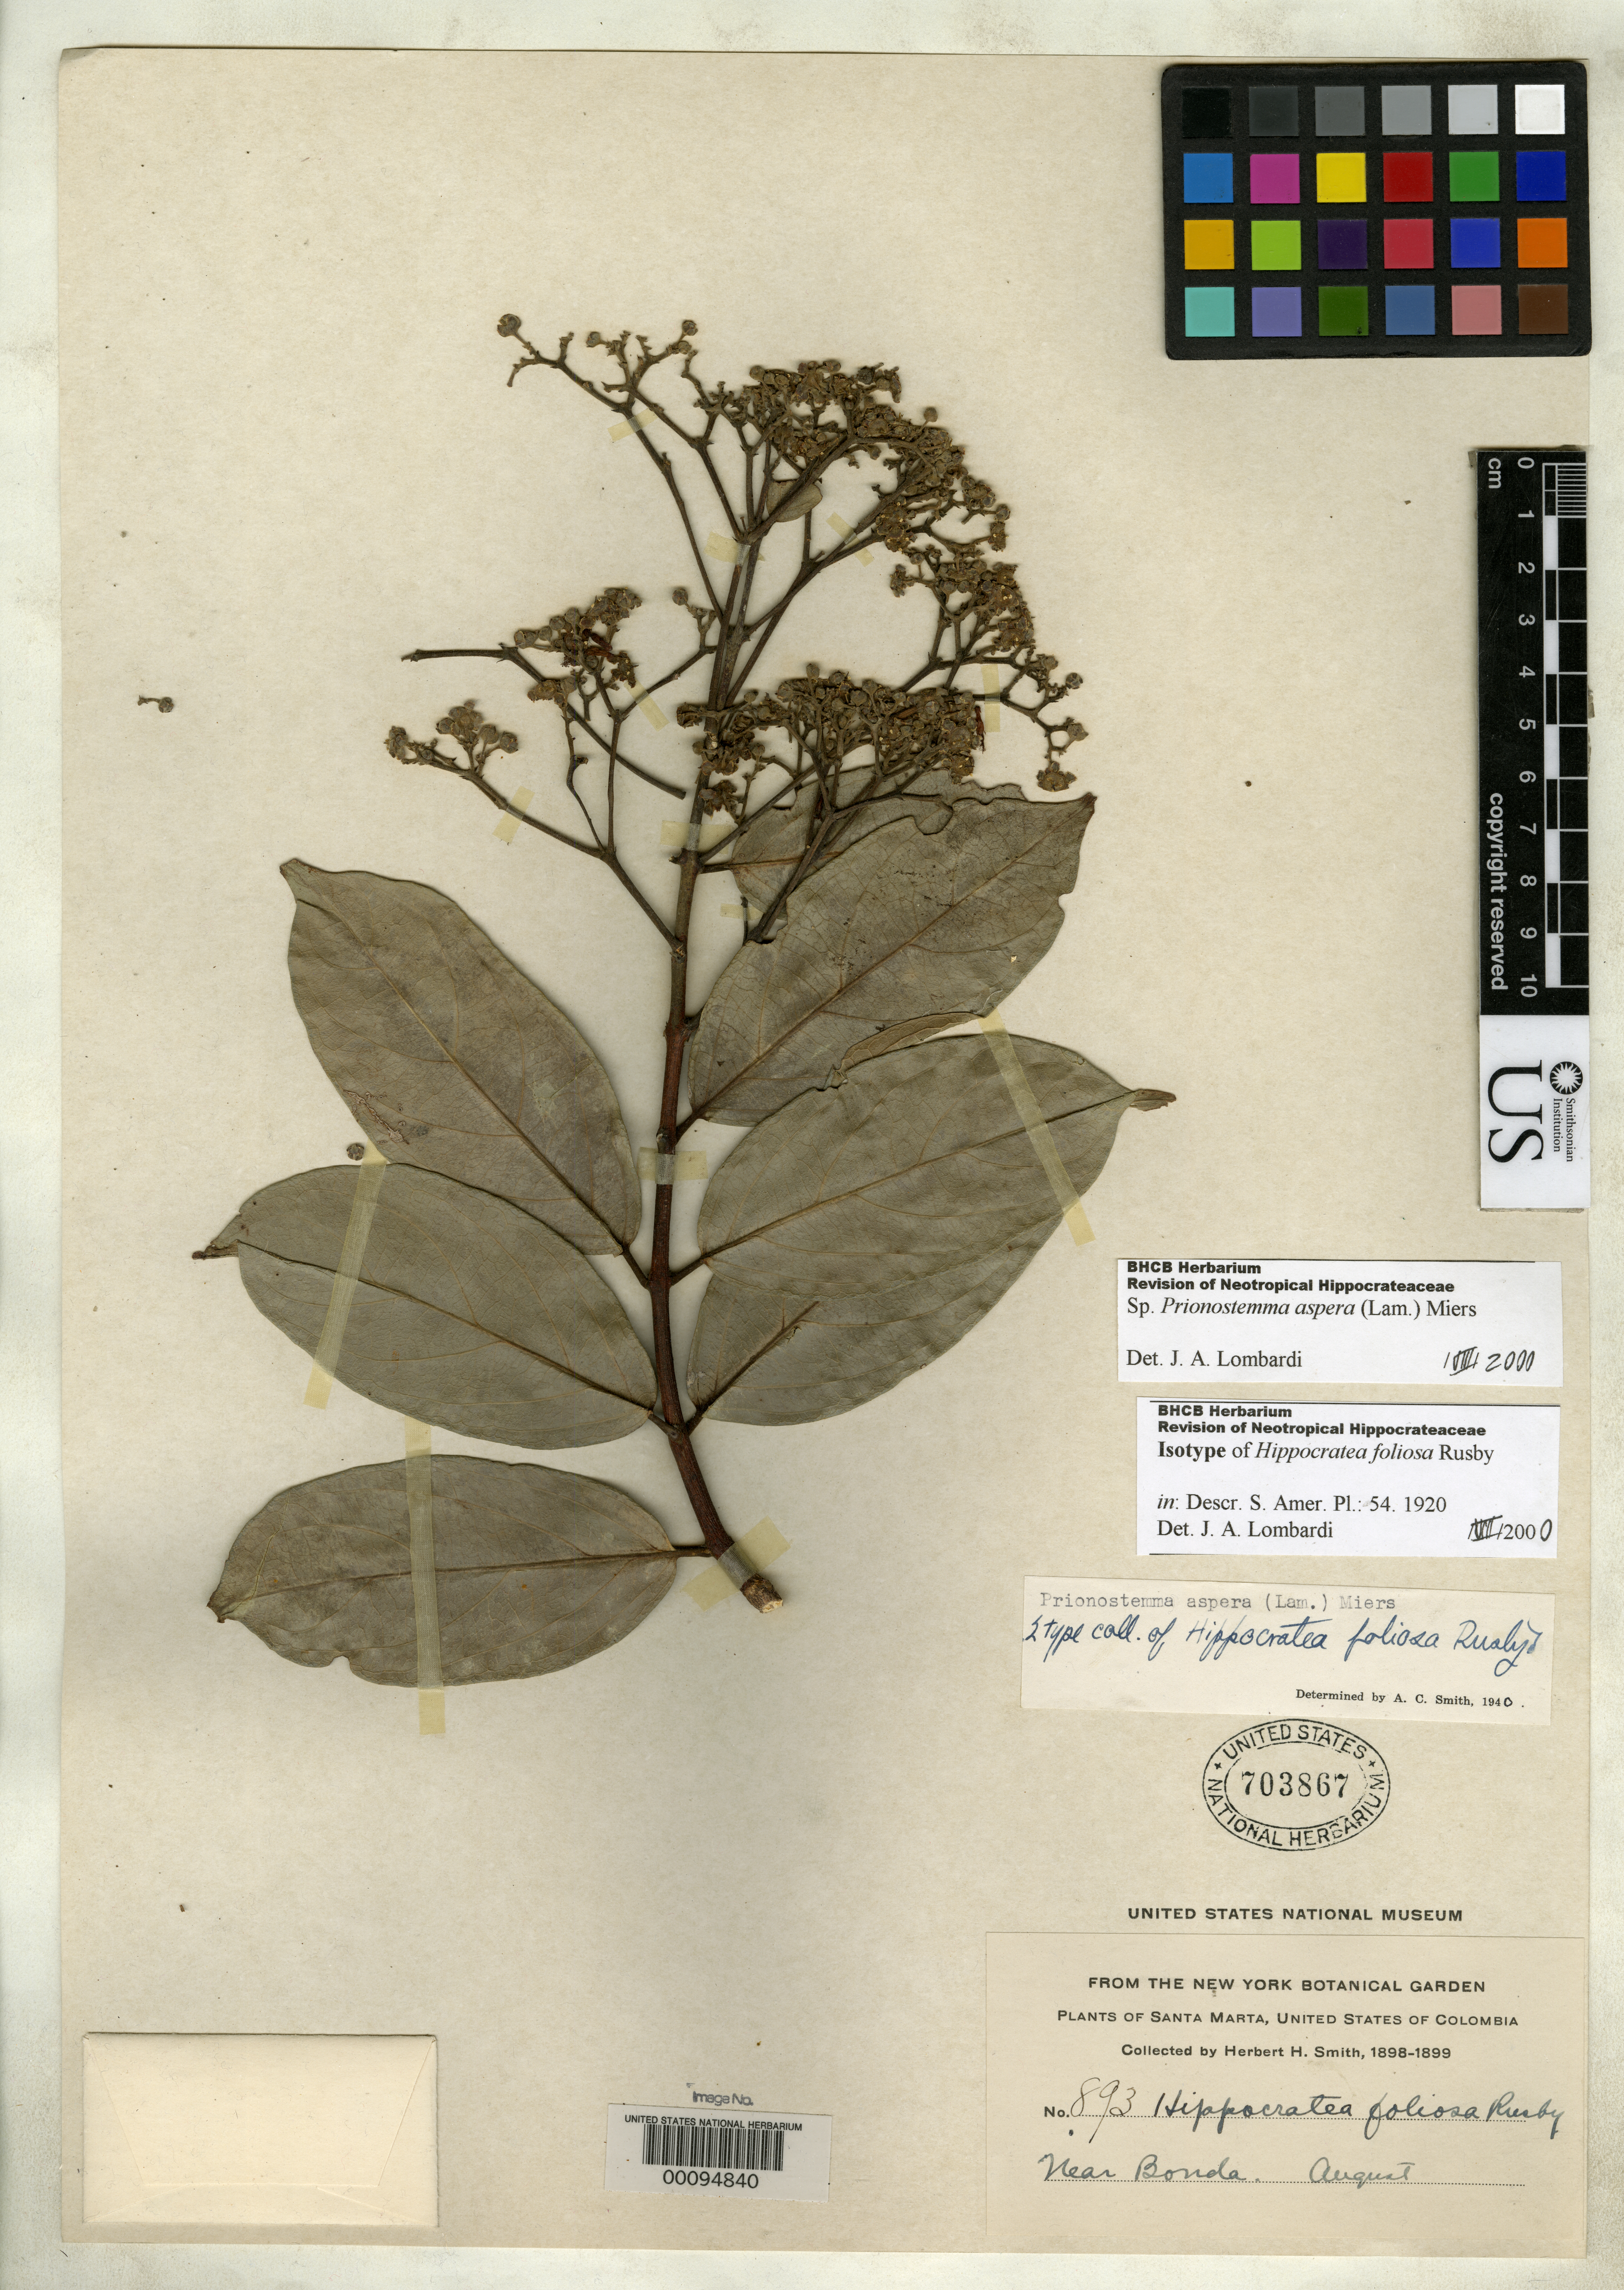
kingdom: Plantae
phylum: Tracheophyta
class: Magnoliopsida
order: Celastrales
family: Celastraceae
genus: Hippocratea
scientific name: Hippocratea foliosa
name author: Rusby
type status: Isosyntype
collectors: Herbert H. Smith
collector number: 893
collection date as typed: Aug 1898 or -- Aug 1899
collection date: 1898-08 or 1899-08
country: Colombia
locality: Near Bonda.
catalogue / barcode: US 703867